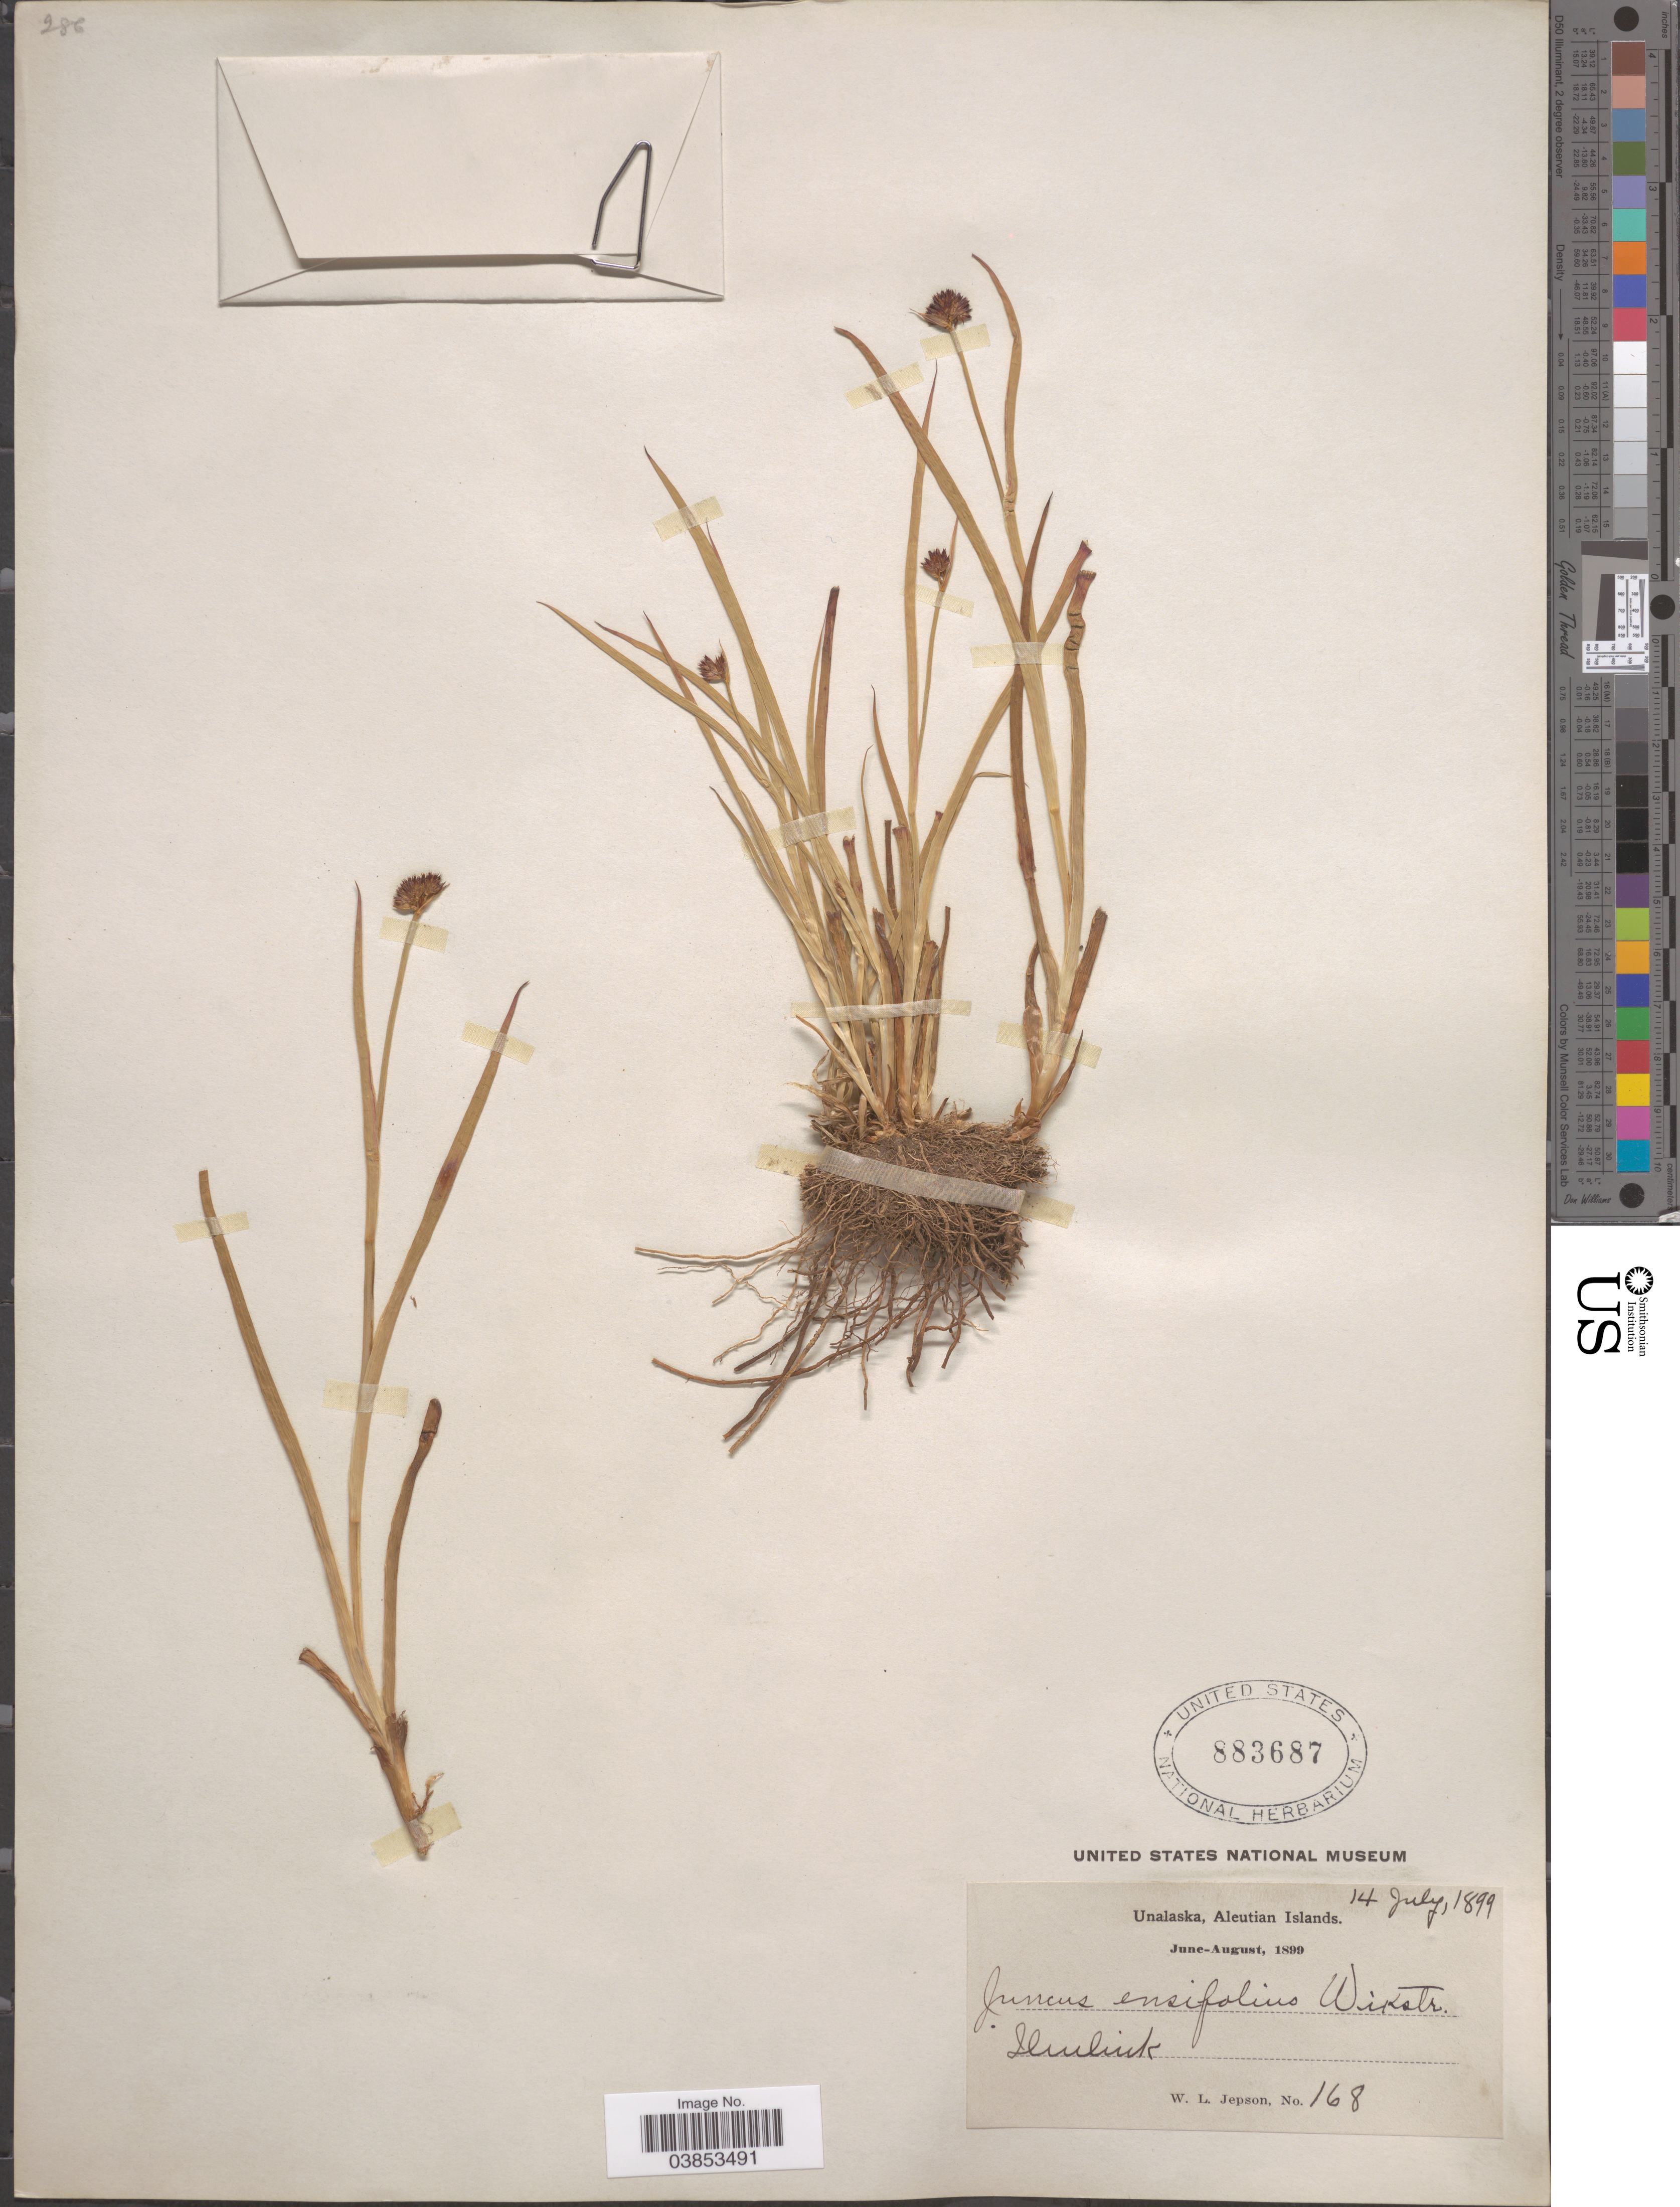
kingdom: Plantae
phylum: Tracheophyta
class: Liliopsida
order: Poales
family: Juncaceae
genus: Juncus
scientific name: Juncus ensifolius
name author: Wikstr.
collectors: W. L. Jepson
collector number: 168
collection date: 1899-07-14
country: United States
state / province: Alaska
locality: Unalaska, Aleutian Islands.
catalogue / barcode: US 883687